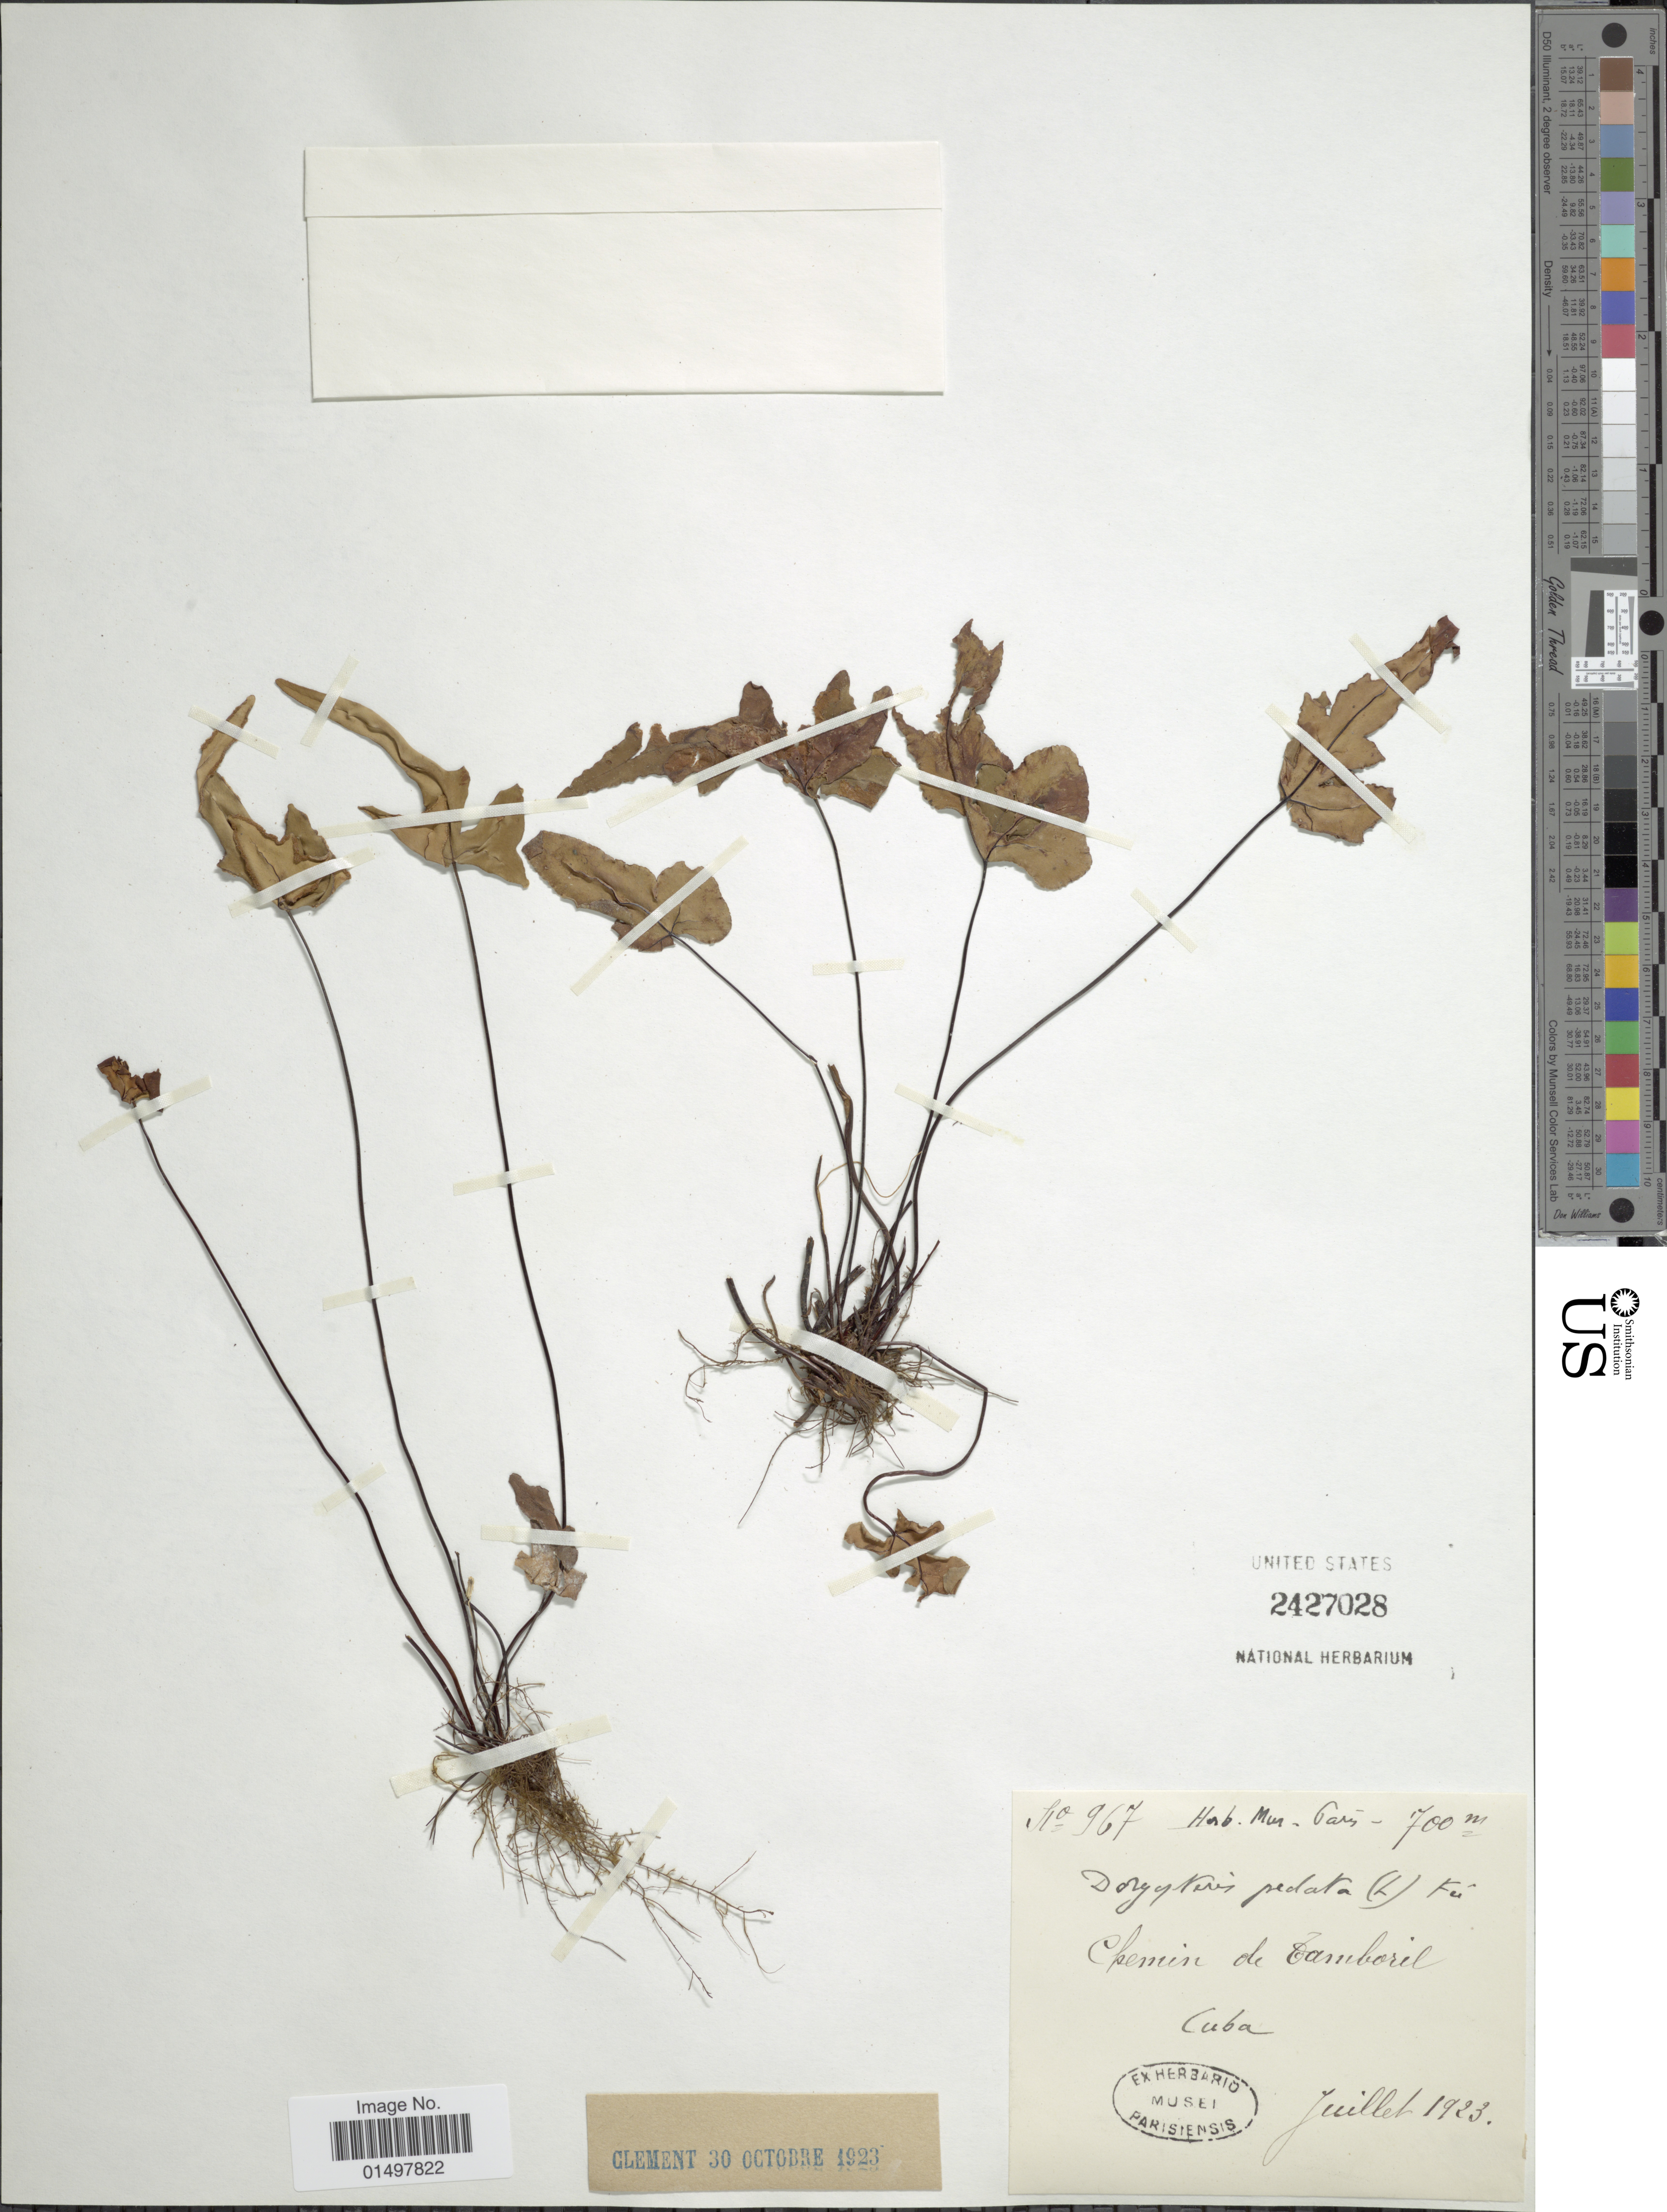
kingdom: Plantae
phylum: Tracheophyta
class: Polypodiopsida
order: Polypodiales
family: Pteridaceae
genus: Doryopteris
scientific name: Doryopteris pedata var. typica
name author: (L.) Fée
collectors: ex herb. Mus. Paris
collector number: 967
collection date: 1923-07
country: Cuba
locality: Chemin de Tamboril.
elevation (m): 700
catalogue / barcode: US 2427028